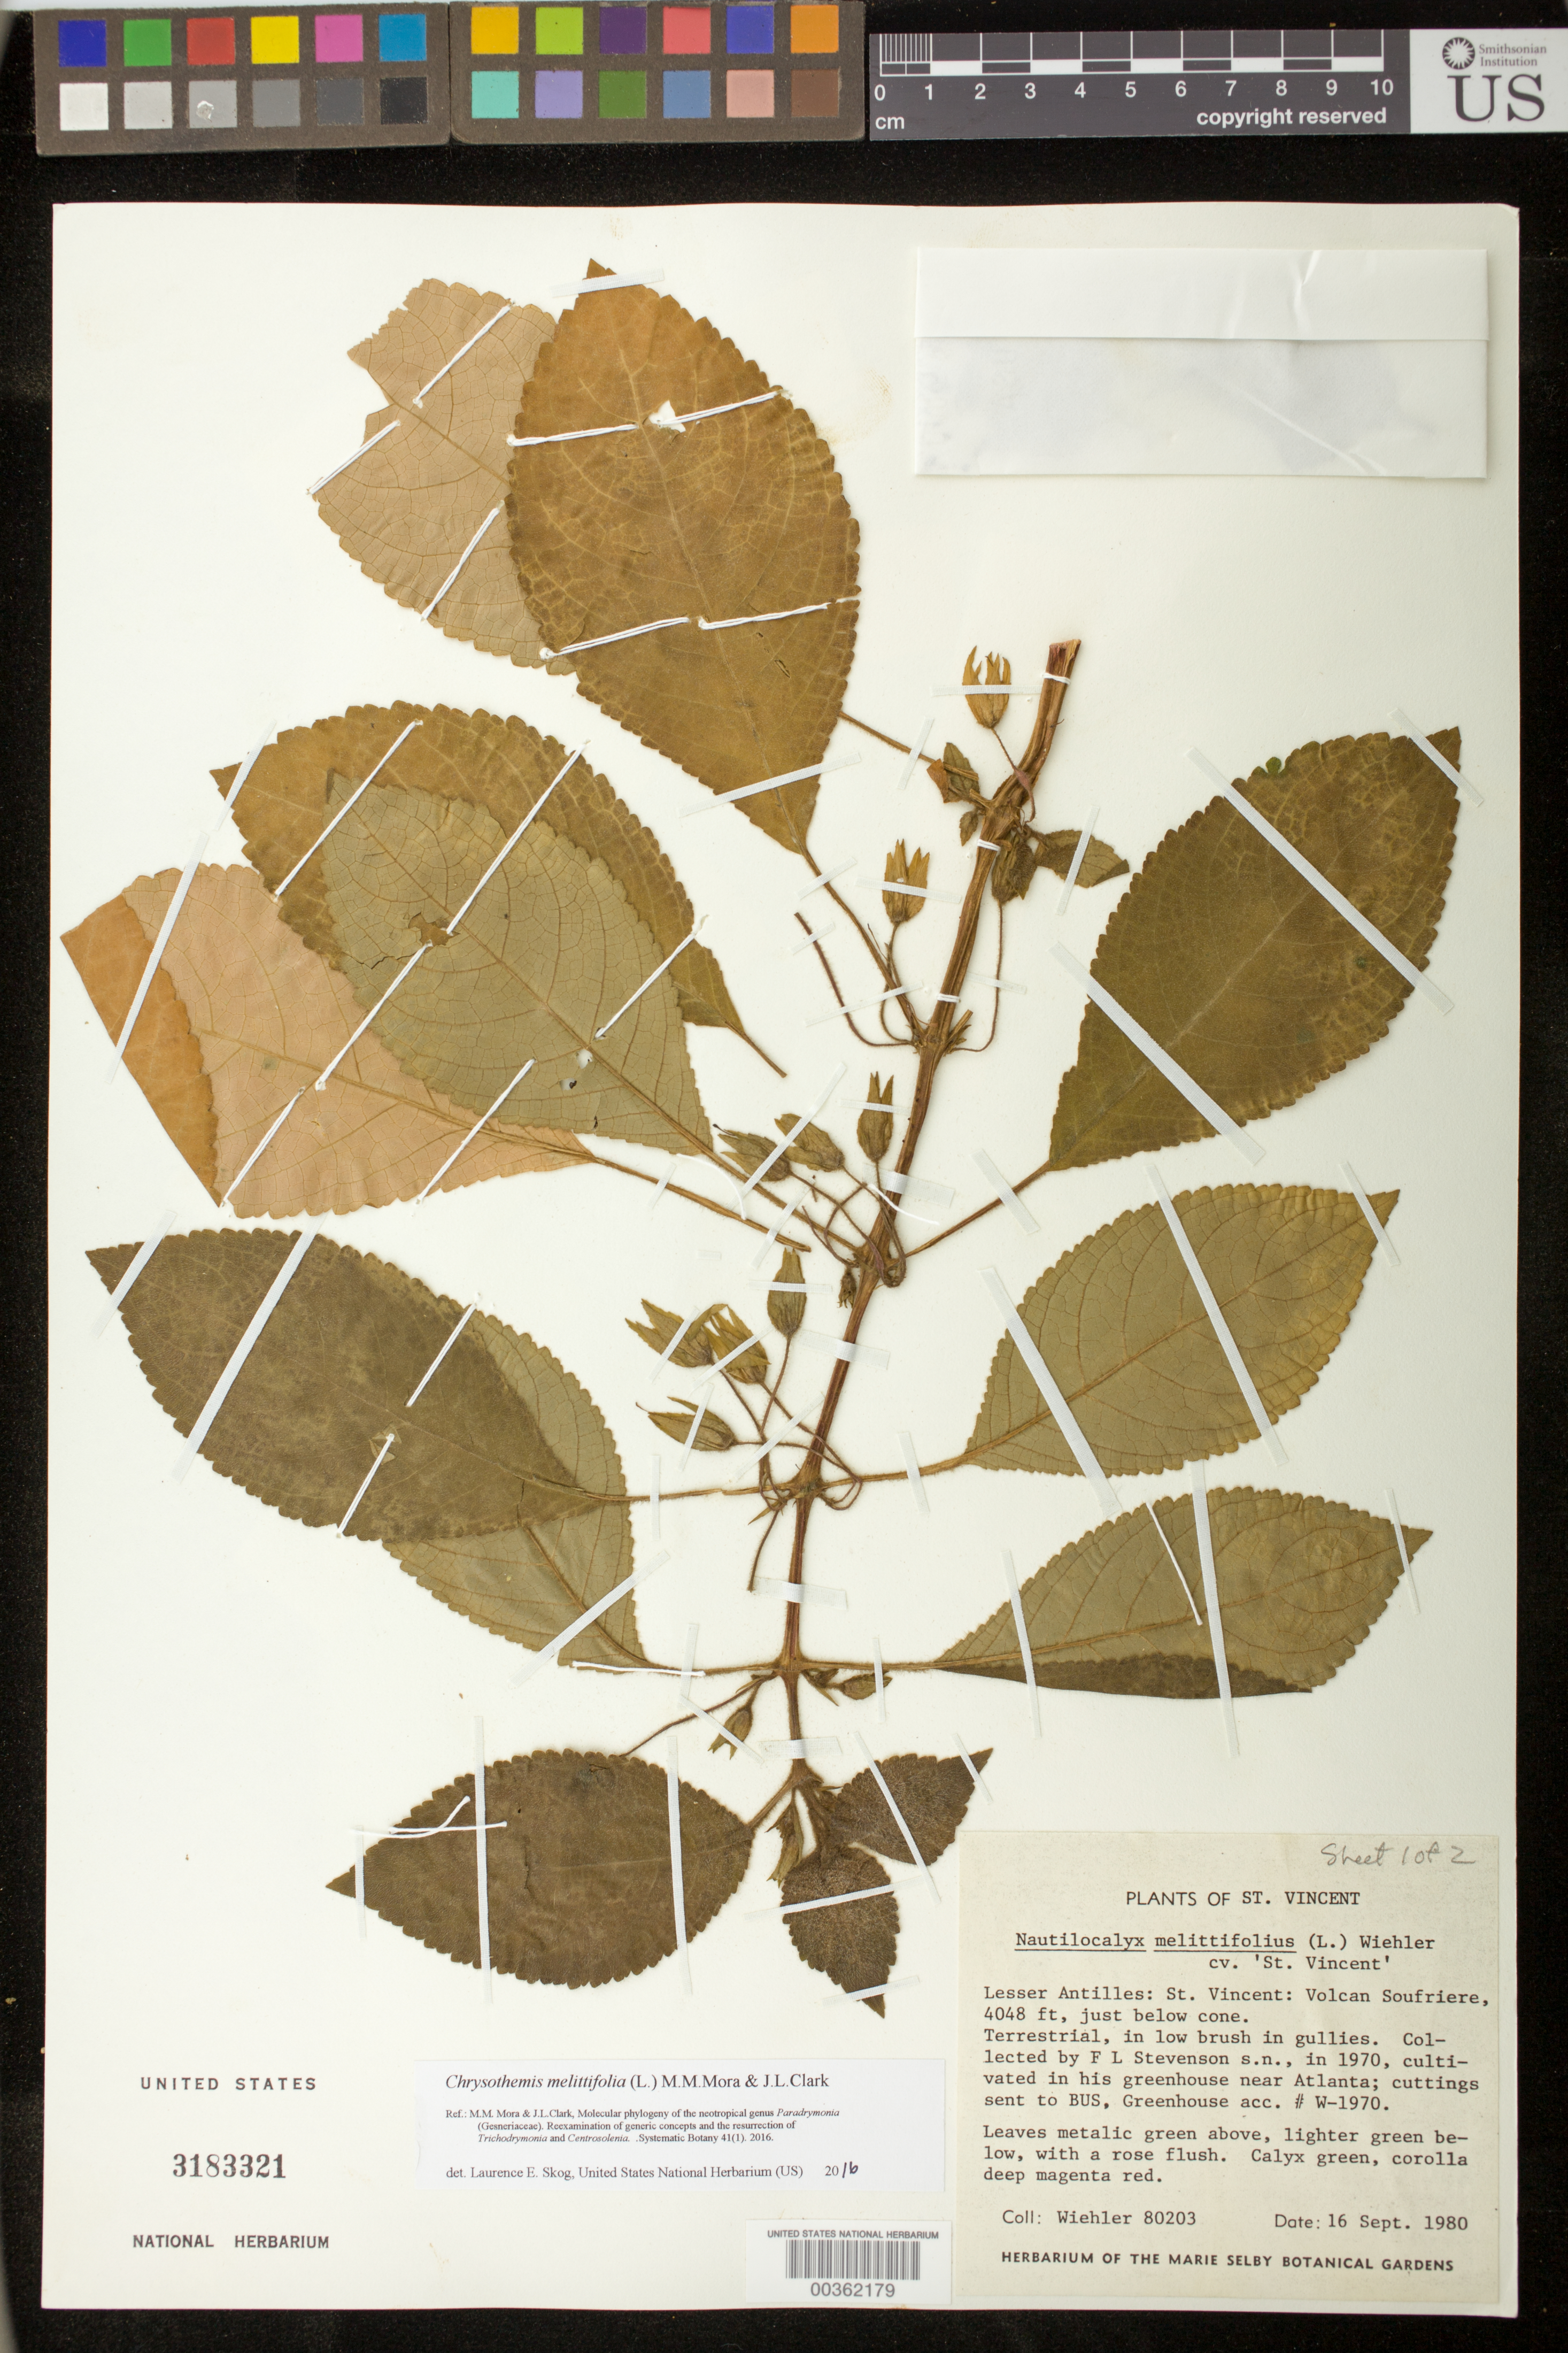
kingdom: Plantae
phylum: Tracheophyta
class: Magnoliopsida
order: Lamiales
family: Gesneriaceae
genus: Chrysothemis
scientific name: Chrysothemis melittifolia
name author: (L.) M.M. Mora & J.L. Clark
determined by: Skog, Laurence E.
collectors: H. J. Wiehler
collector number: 80203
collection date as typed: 16 Sep 1980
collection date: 1980-09-16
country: St. Vincent - Grenadines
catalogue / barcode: US 3183321